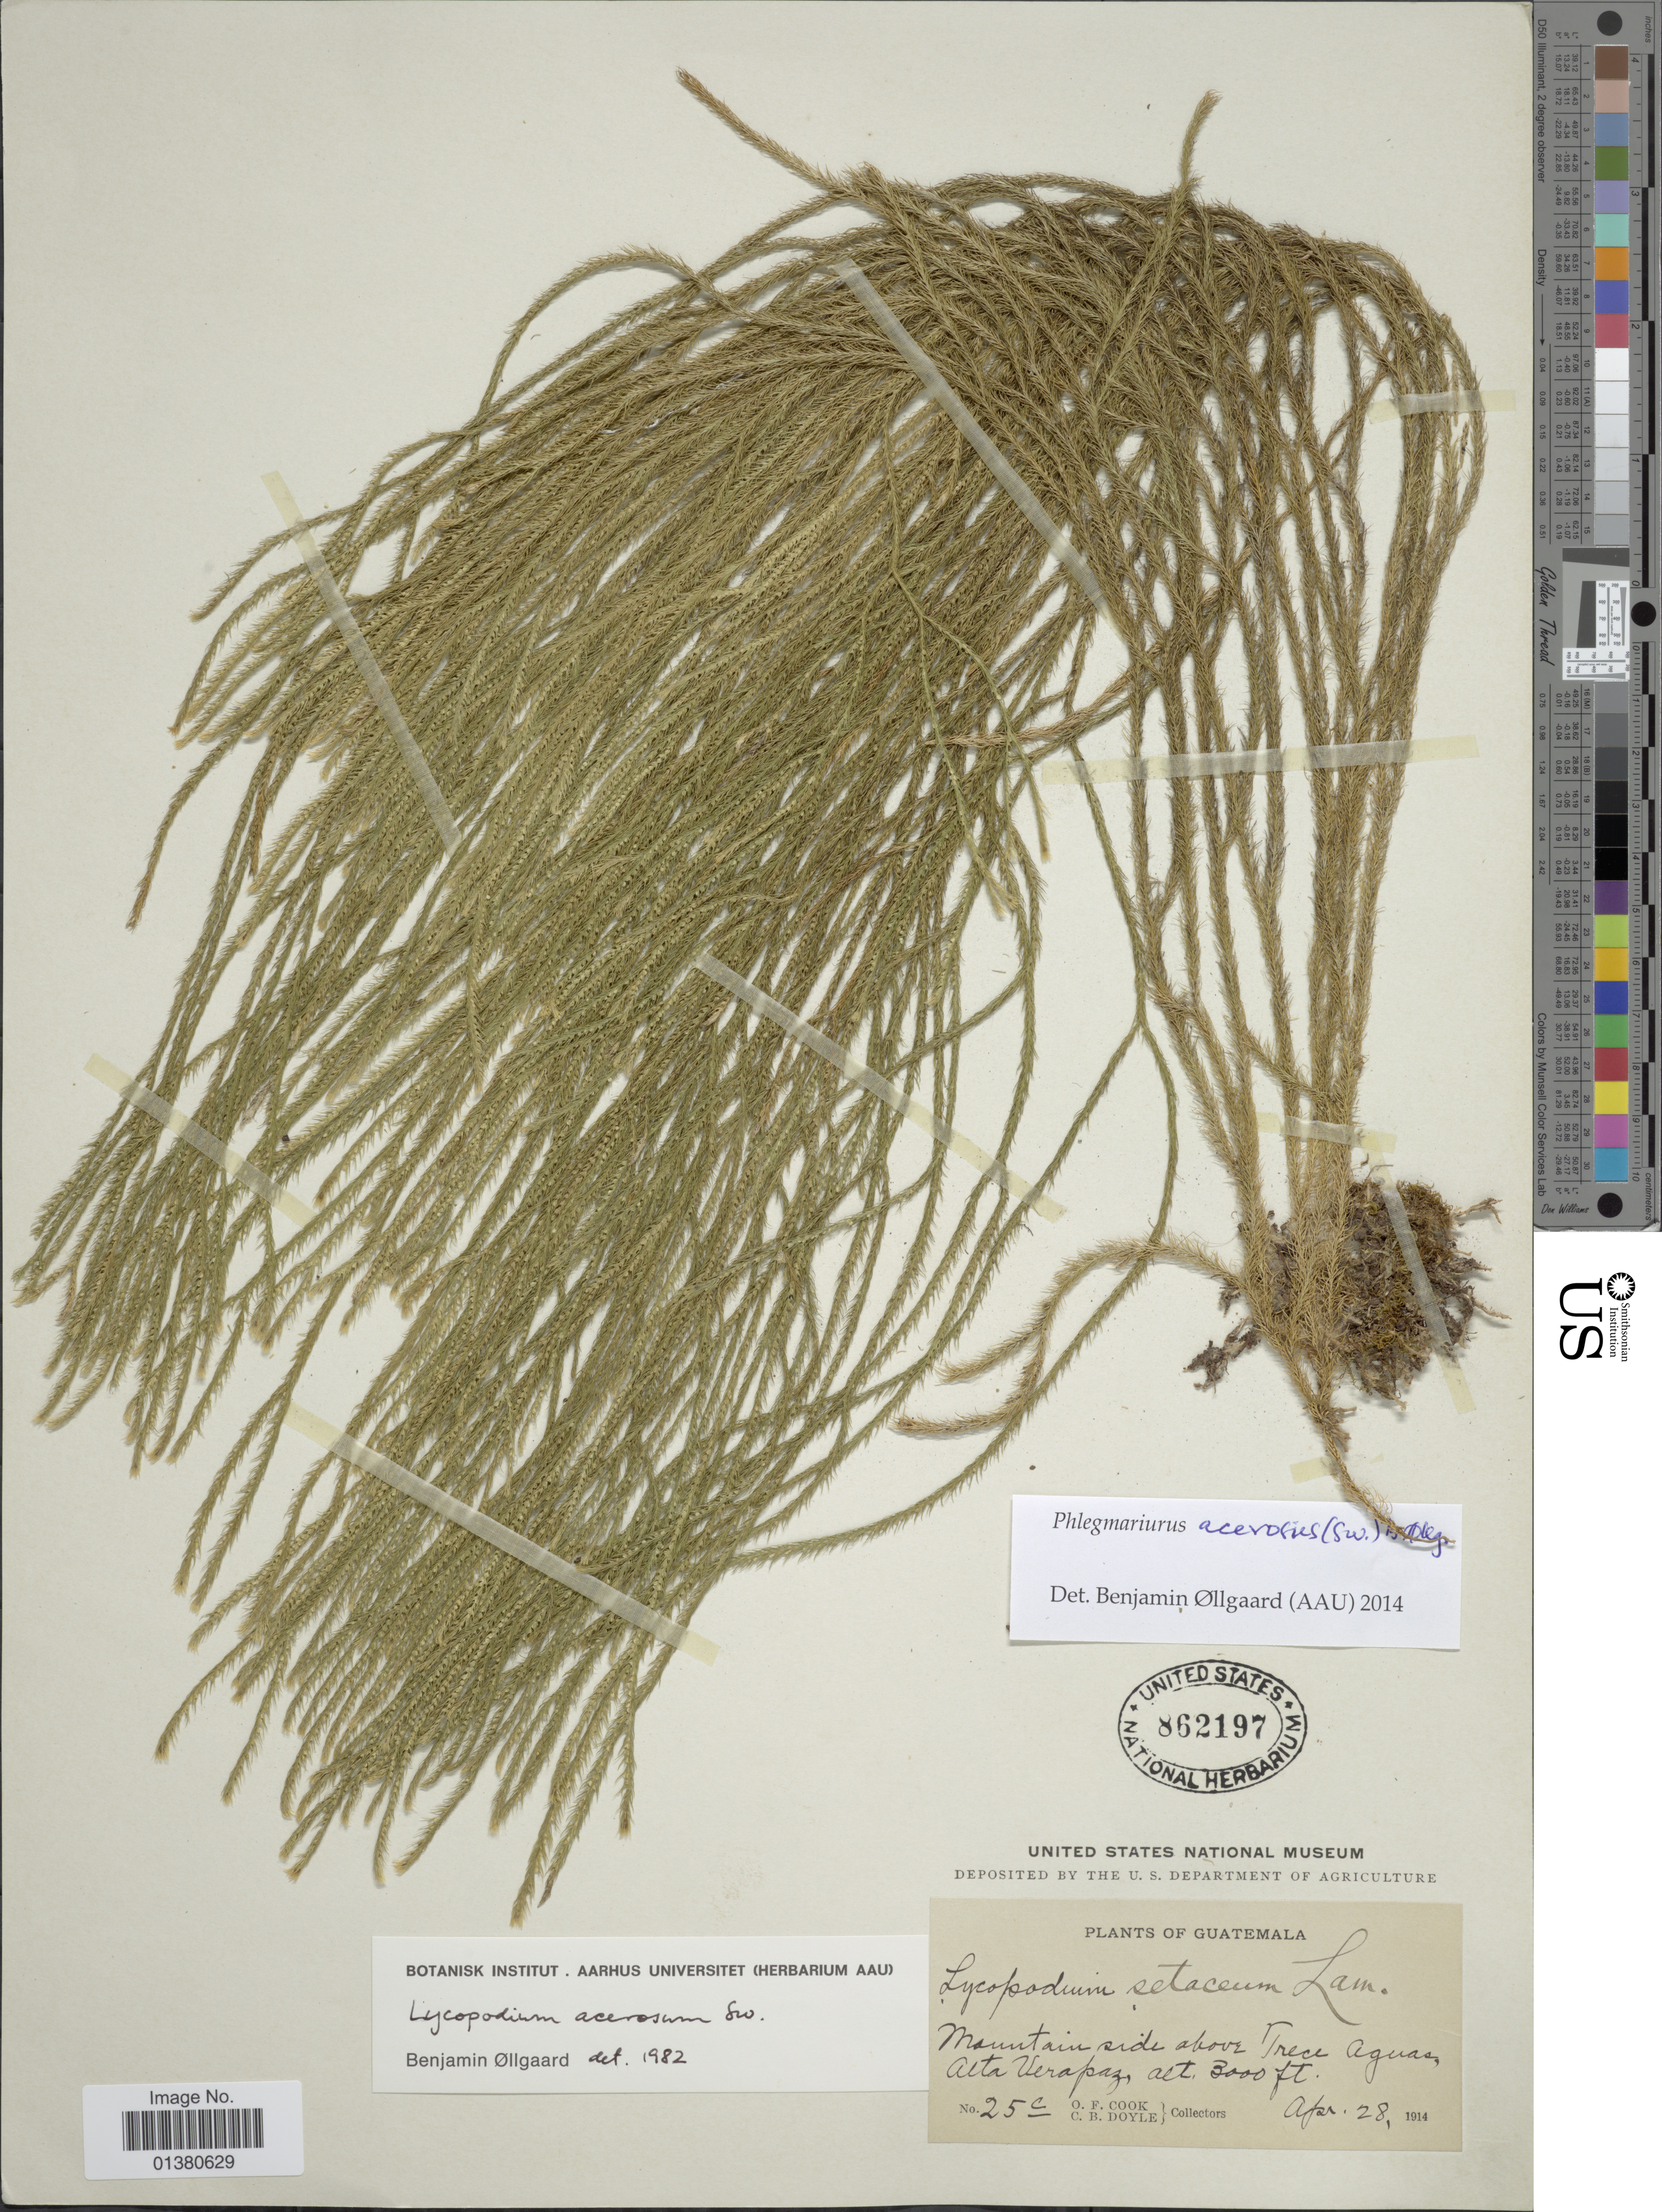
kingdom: Plantae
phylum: Tracheophyta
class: Lycopodiopsida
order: Lycopodiales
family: Lycopodiaceae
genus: Phlegmariurus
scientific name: Phlegmariurus acerosus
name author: (Sw.) B. Øllg.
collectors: O. F. Cook & C. Doyle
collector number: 25 c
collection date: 1914-04-28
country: Guatemala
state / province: Alta Verapaz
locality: Mountain side above Trece Aguas, Alta Verapaz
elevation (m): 914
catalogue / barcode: US 862197